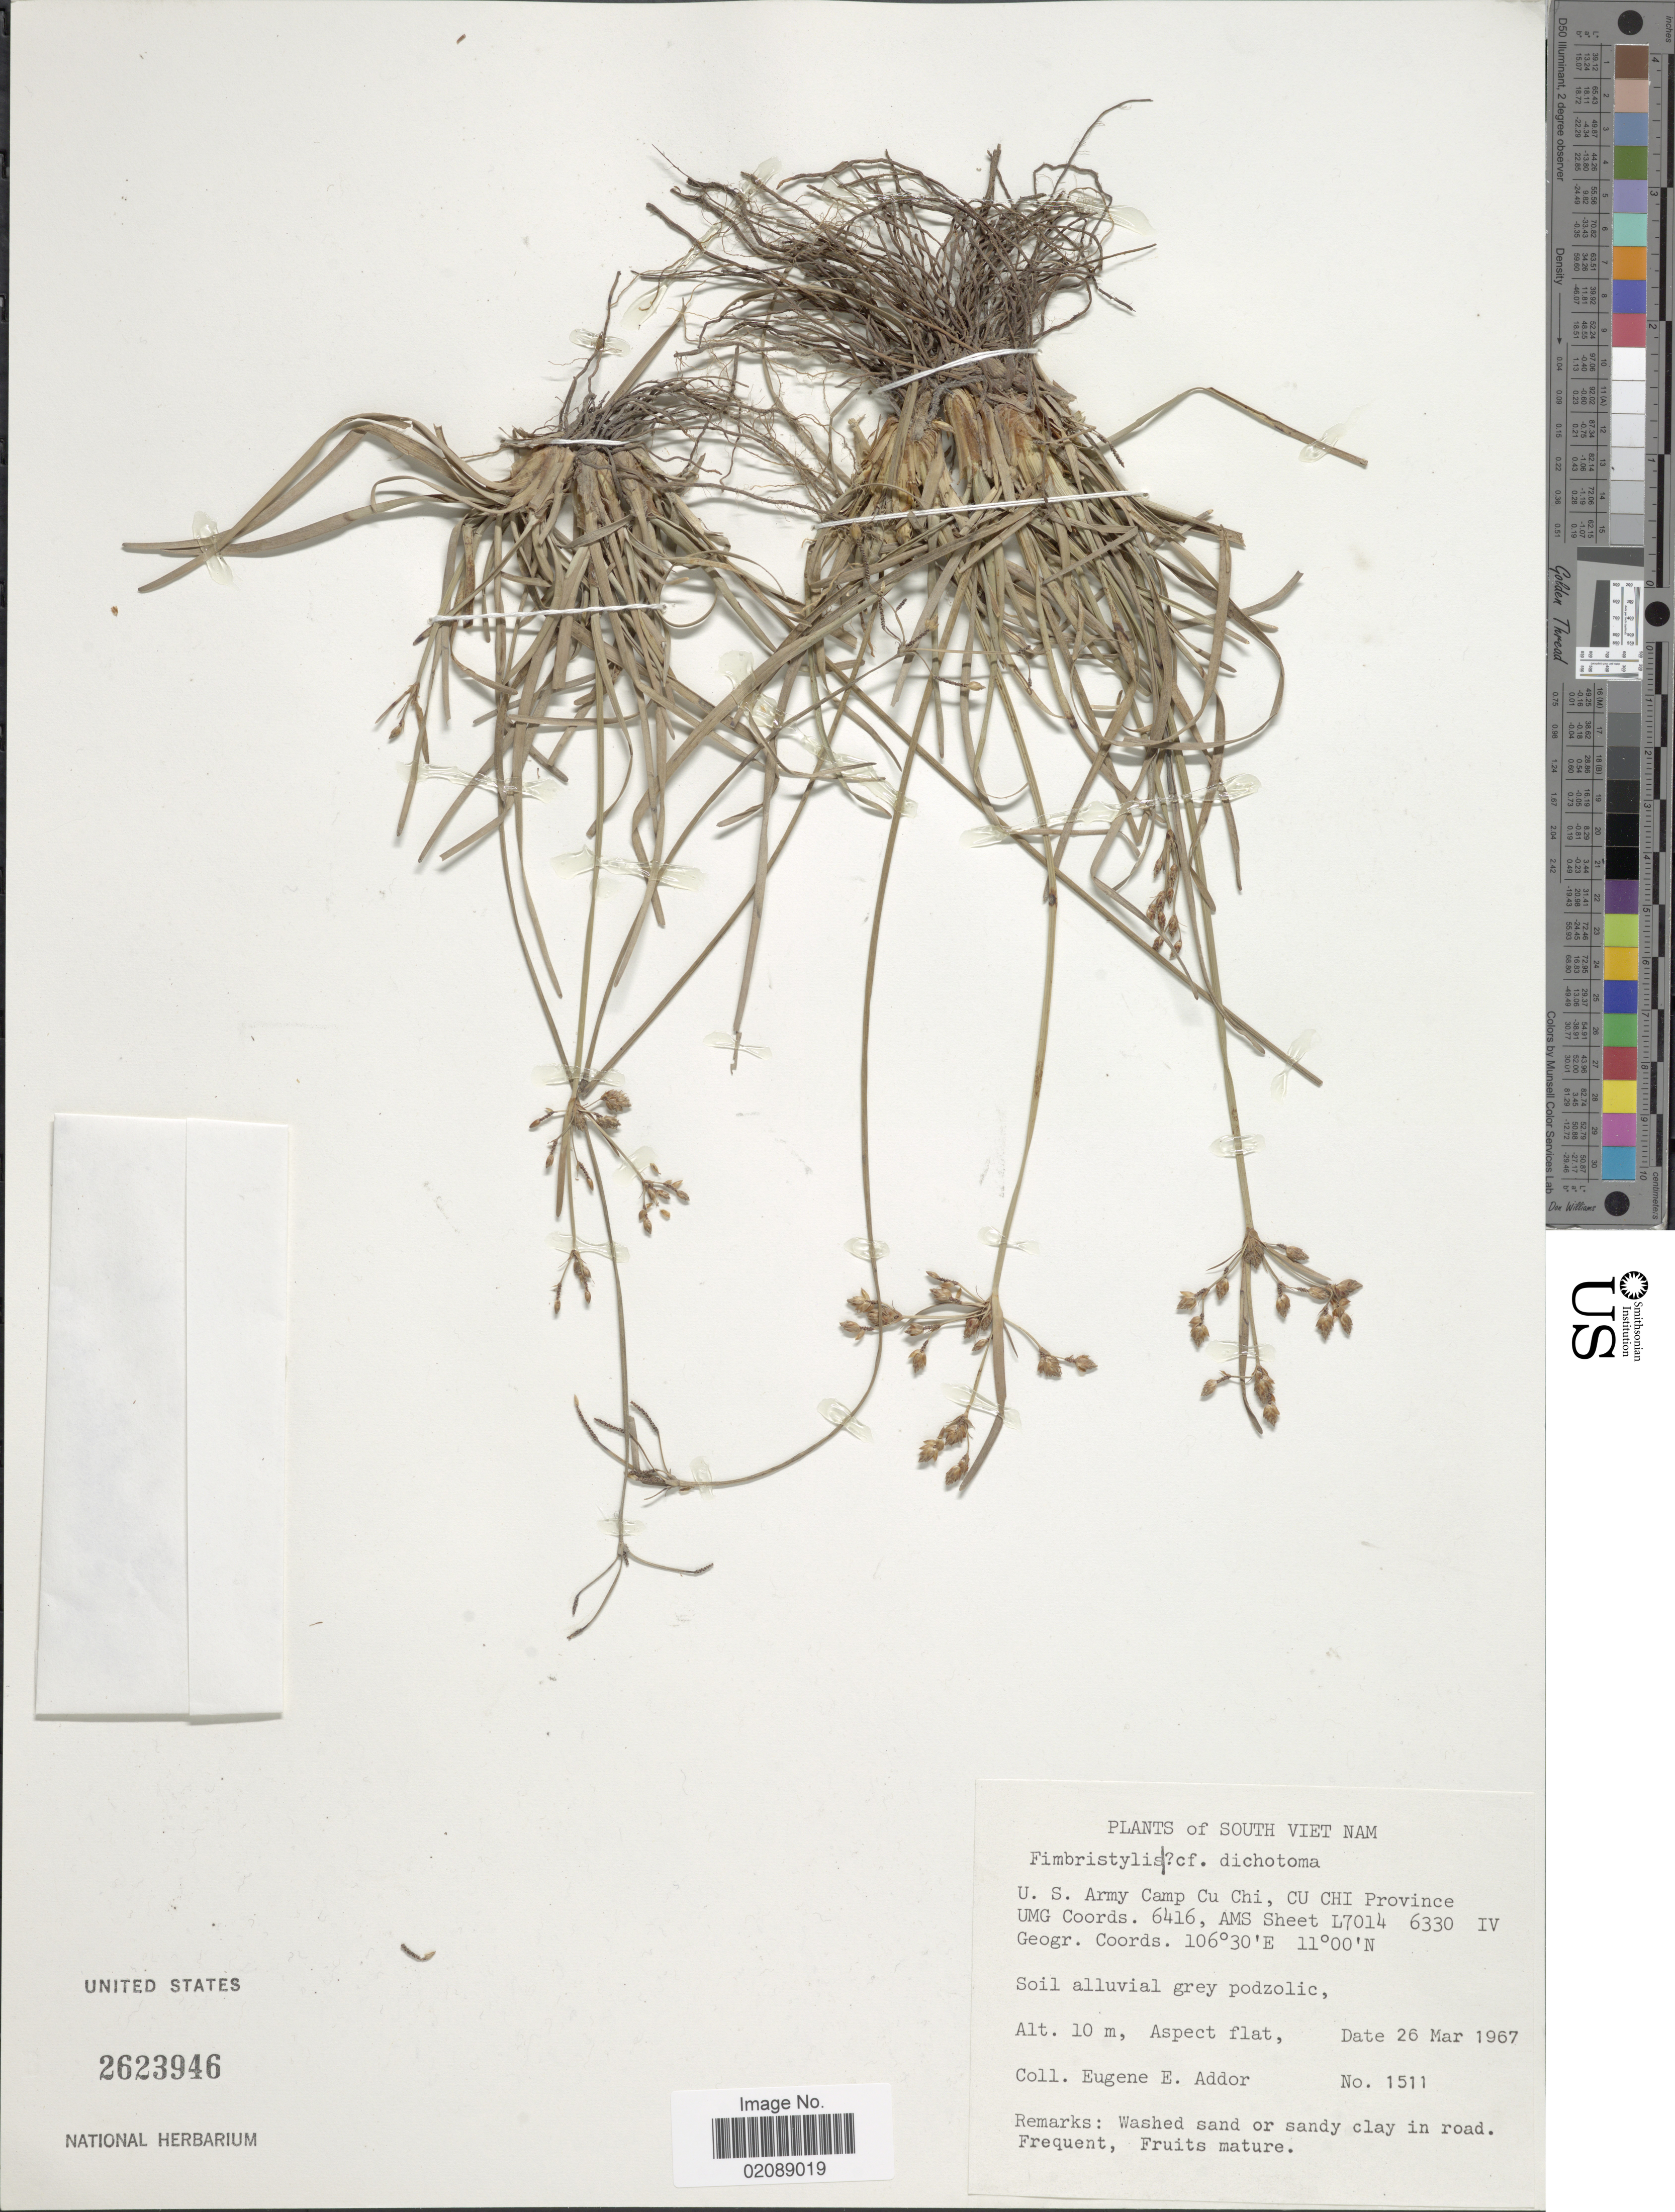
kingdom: Plantae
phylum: Tracheophyta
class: Liliopsida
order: Poales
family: Cyperaceae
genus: Fimbristylis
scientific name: Fimbristylis dichotoma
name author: (L.) Vahl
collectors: E. E. Addor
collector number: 1511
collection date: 1967-03-26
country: Vietnam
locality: South Vietnam, U.S. Army Camp Cu Chi, Cu Chi Province UMG Coords. 6416, AMS Sheet L7014 6330 IV Geogr Coords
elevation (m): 10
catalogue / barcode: US 2623946